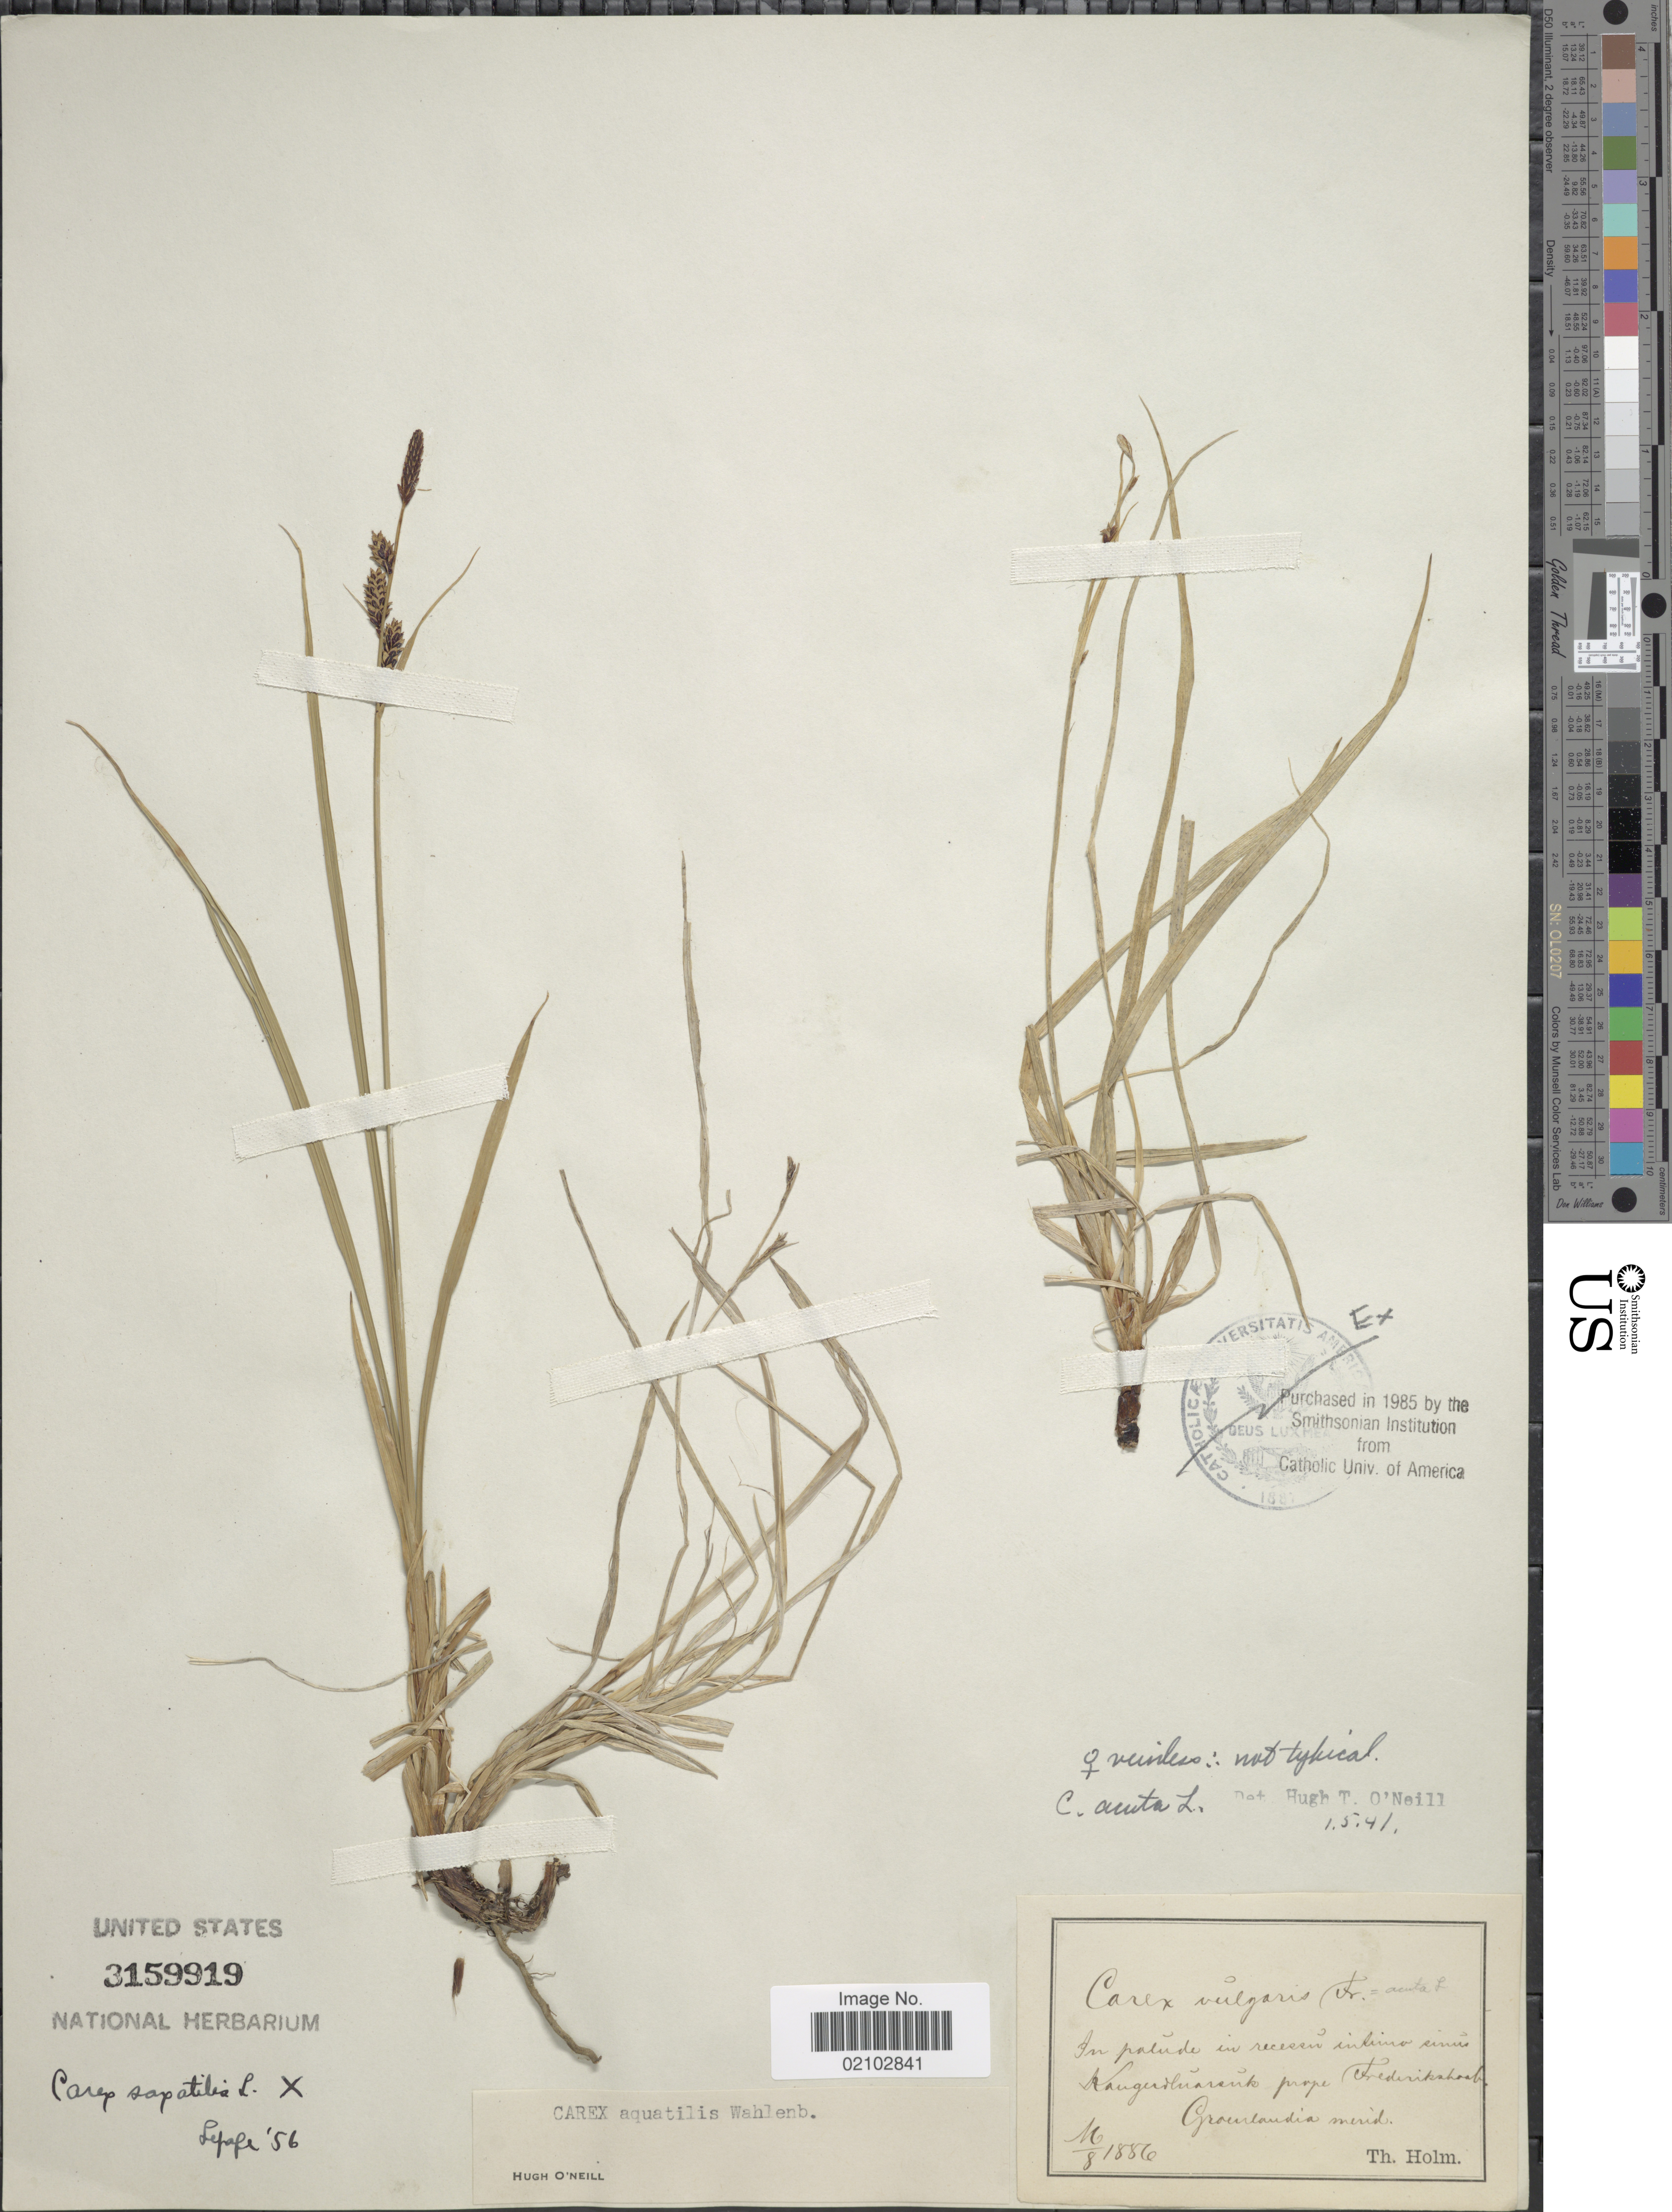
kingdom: Plantae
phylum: Tracheophyta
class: Liliopsida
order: Poales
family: Cyperaceae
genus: Carex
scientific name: Carex aquatilis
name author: Wahlenb.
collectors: T. Holm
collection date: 1886-08-16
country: Greenland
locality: Greenlandia merid., In palude in recessu intimo sinus Kangerdluarsuk prope Frederikshaab.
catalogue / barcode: US 3159919